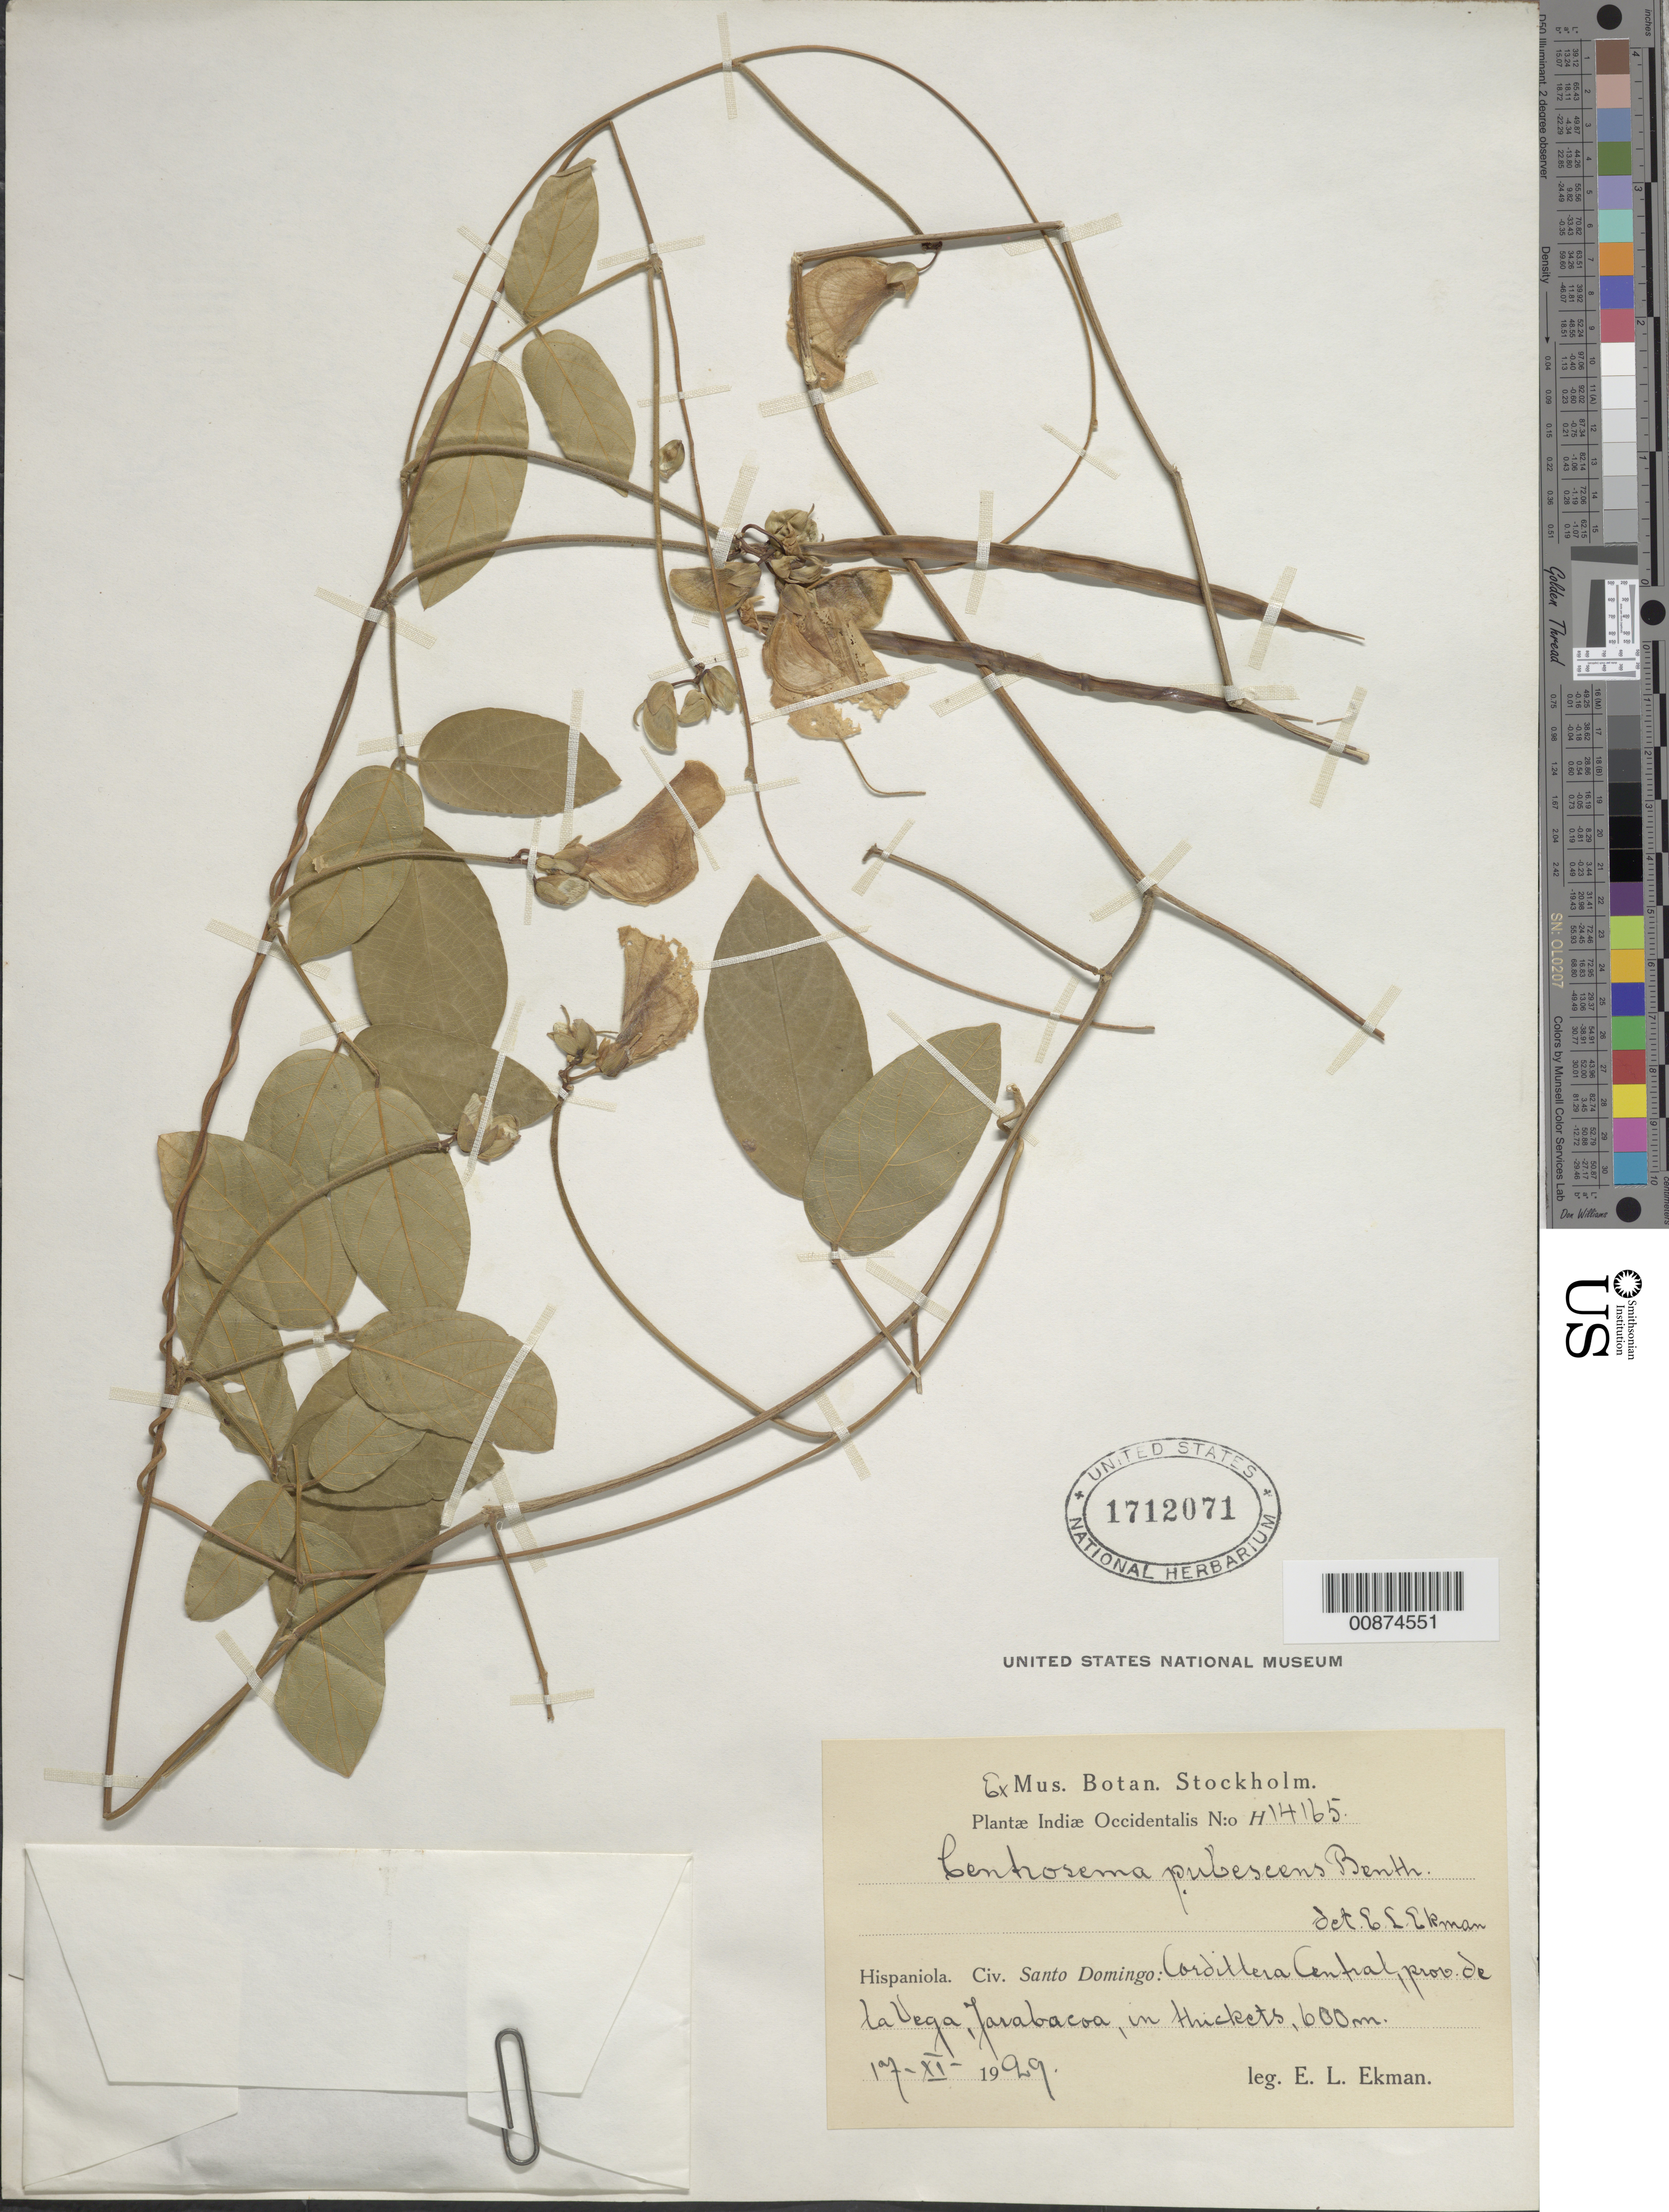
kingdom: Plantae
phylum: Tracheophyta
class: Magnoliopsida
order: Fabales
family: Fabaceae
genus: Centrosema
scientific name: Centrosema pubescens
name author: Benth.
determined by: Ekman, E. L.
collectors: E. L. Ekman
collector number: H 14165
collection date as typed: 17 Nov 1929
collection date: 1929-11-17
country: Dominican Republic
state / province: La Vega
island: Hispaniola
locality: Cordillera Central, Jarabacoa.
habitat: In thickets.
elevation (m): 600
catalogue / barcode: US 1712071